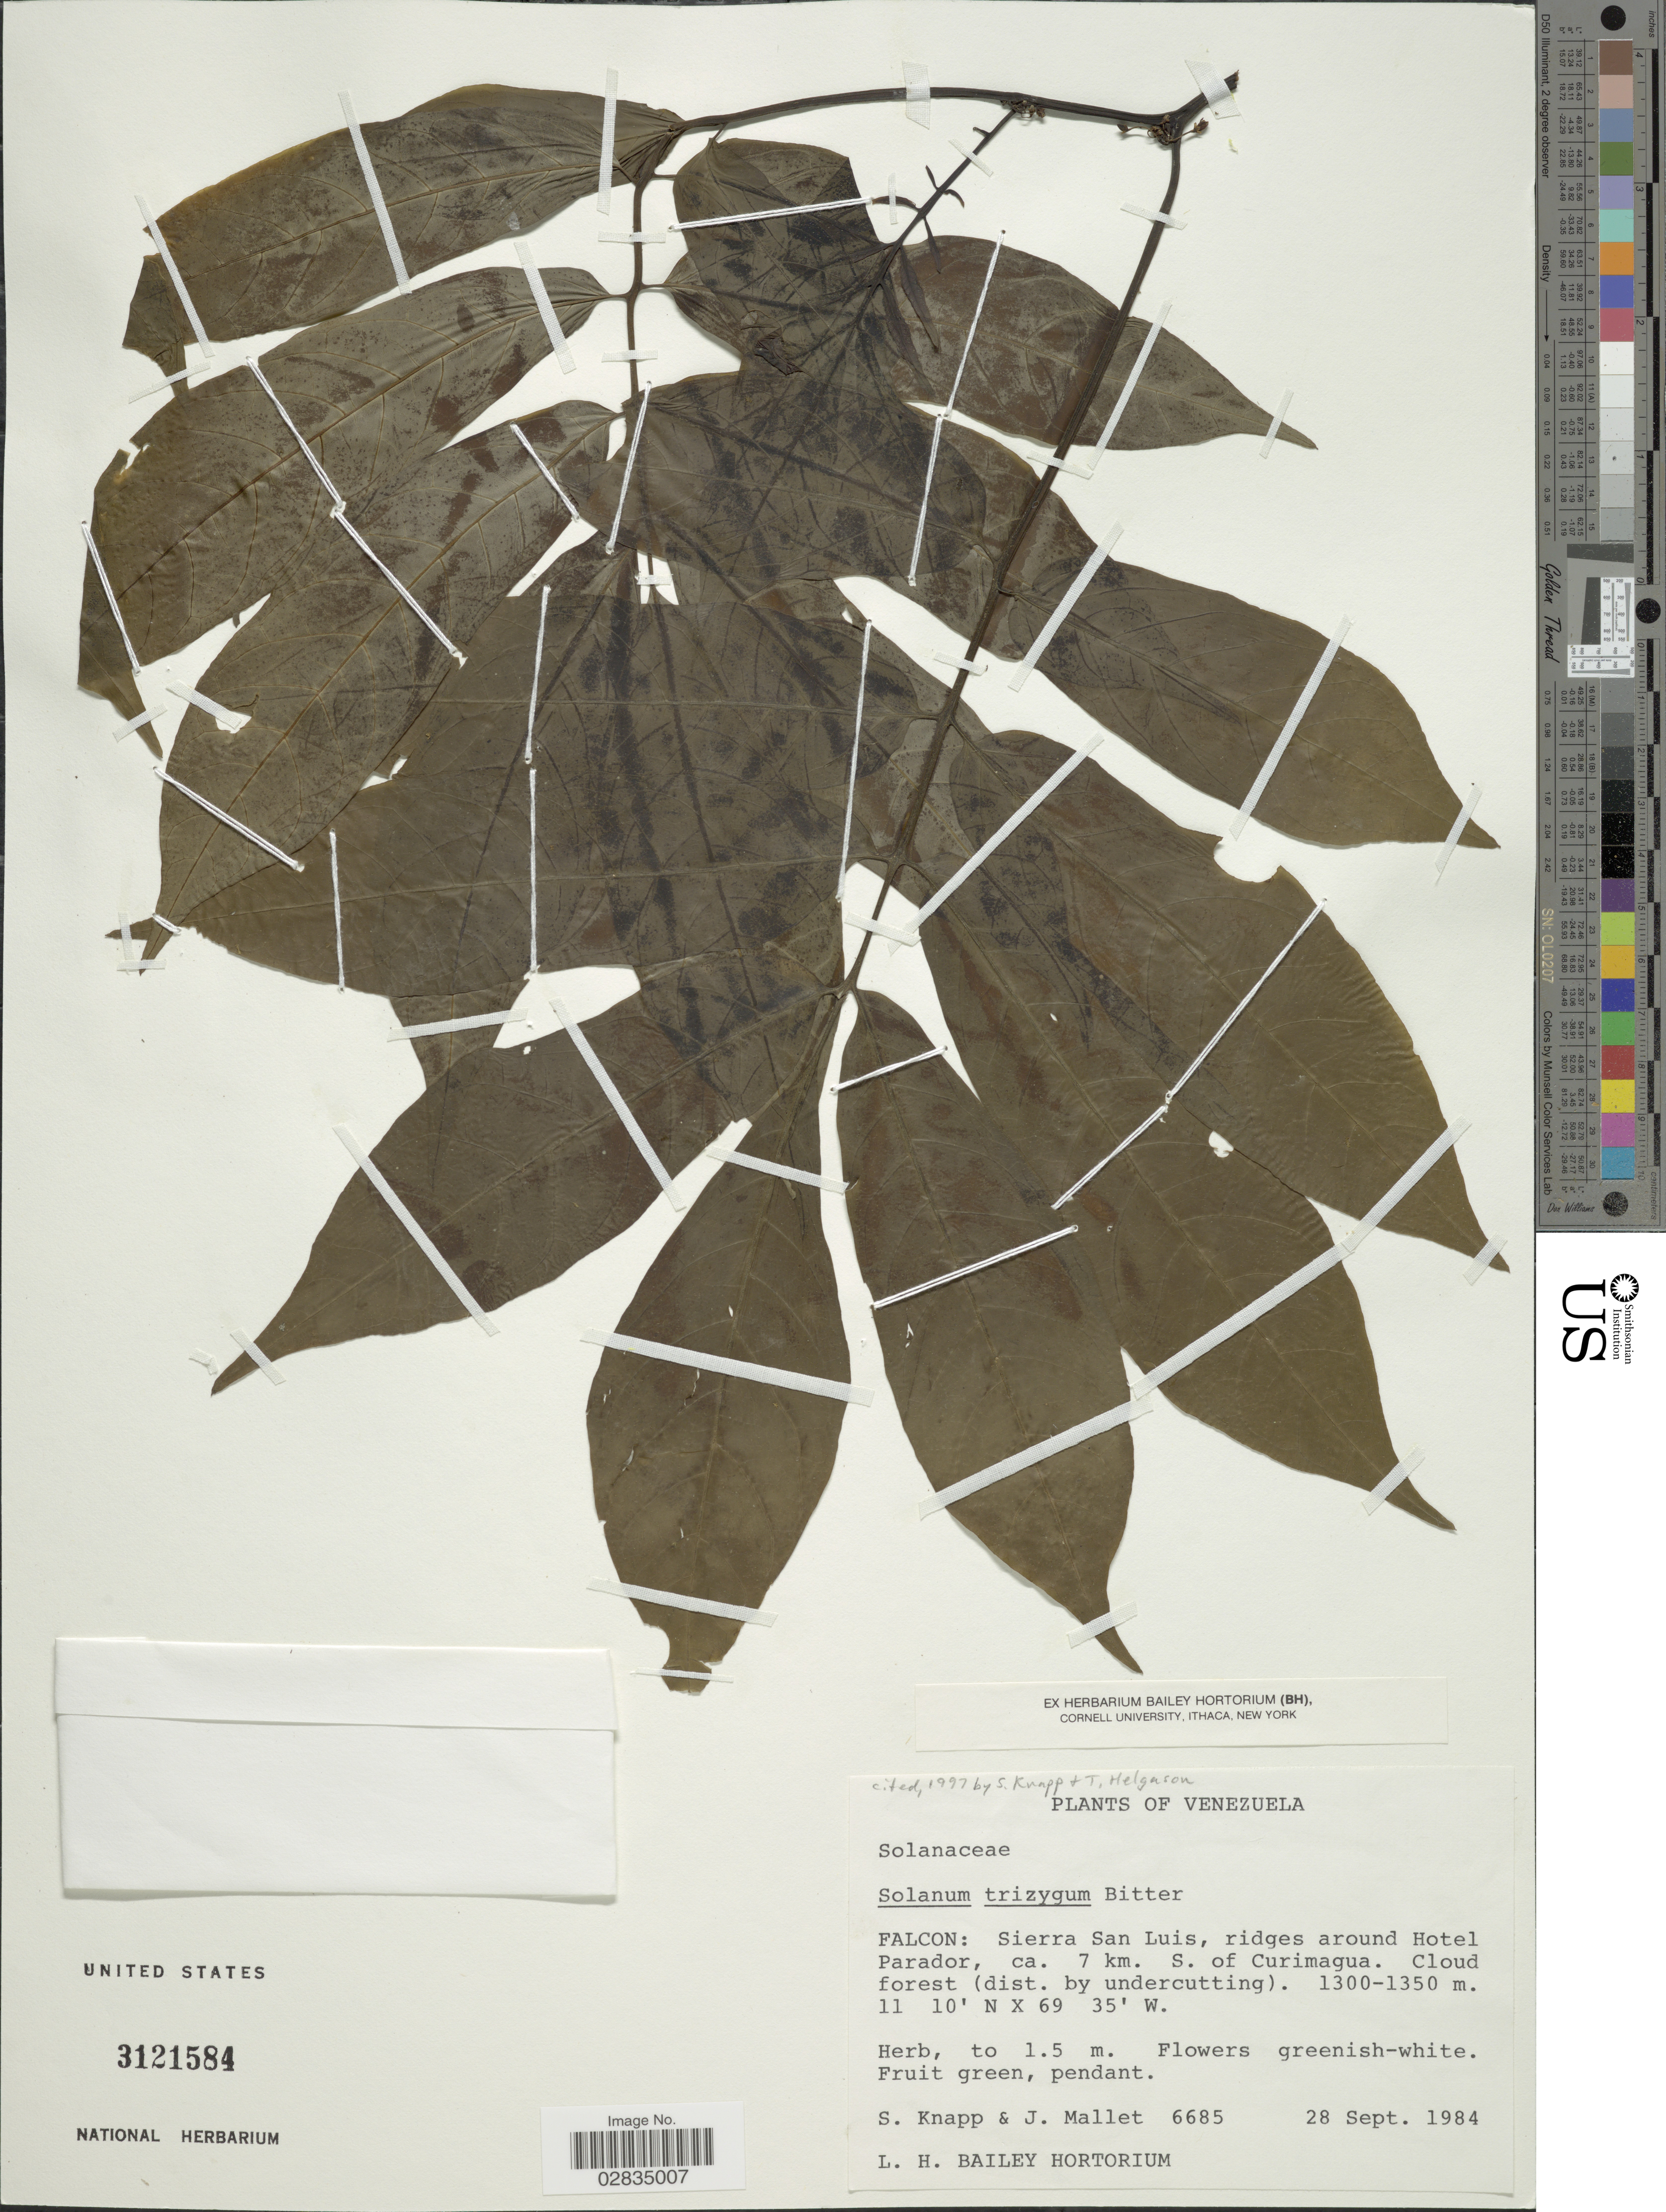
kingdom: Plantae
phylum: Tracheophyta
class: Magnoliopsida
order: Solanales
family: Solanaceae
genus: Solanum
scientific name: Solanum trizygum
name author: Bitter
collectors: S. Knapp & J. Mallet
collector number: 6685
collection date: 1984-09-28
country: Venezuela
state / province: Falcón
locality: Sierra San Luis, ridges around Hotel Parador, ca. 7 km. S. of Curimagua.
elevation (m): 1300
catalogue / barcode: US 3121584